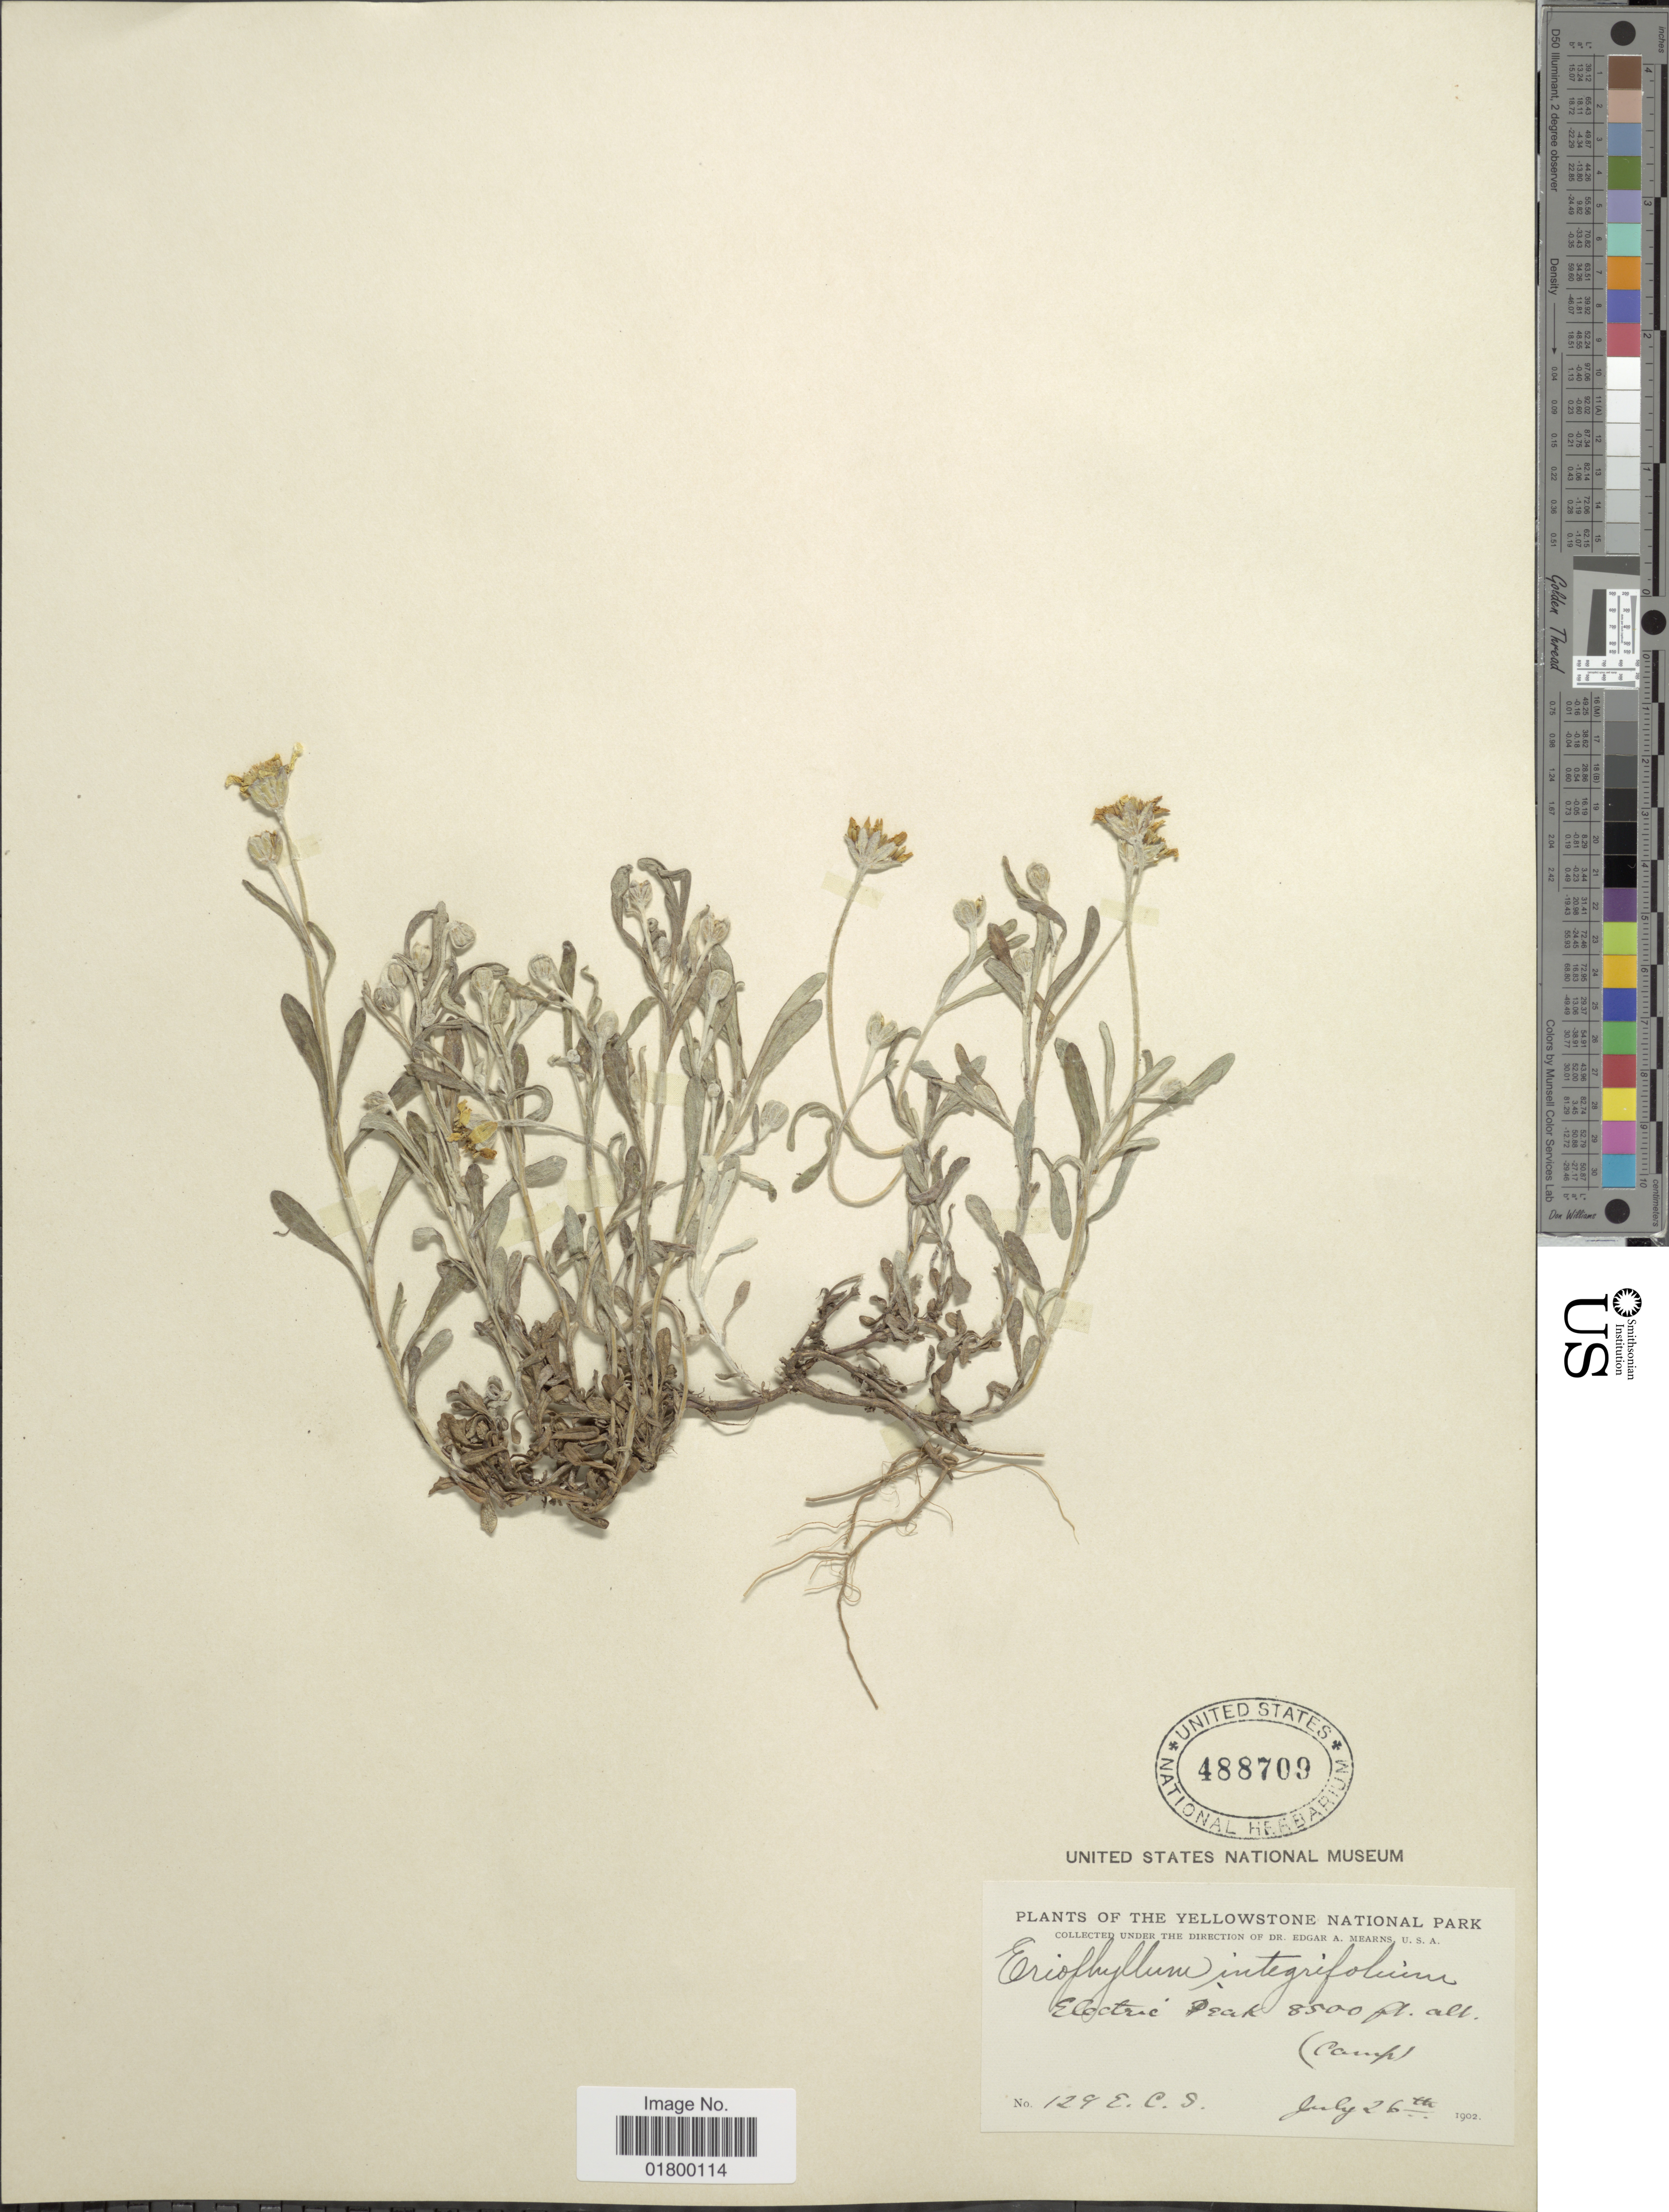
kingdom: Plantae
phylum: Tracheophyta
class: Magnoliopsida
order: Asterales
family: Asteraceae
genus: Eriophyllum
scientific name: Eriophyllum integrifolium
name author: (Hook.) Greene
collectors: E. A. Mearns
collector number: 129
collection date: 1902-07-26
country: United States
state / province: Montana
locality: The Yellowstone National Park, Electric Peak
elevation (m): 2591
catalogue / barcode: US 488709